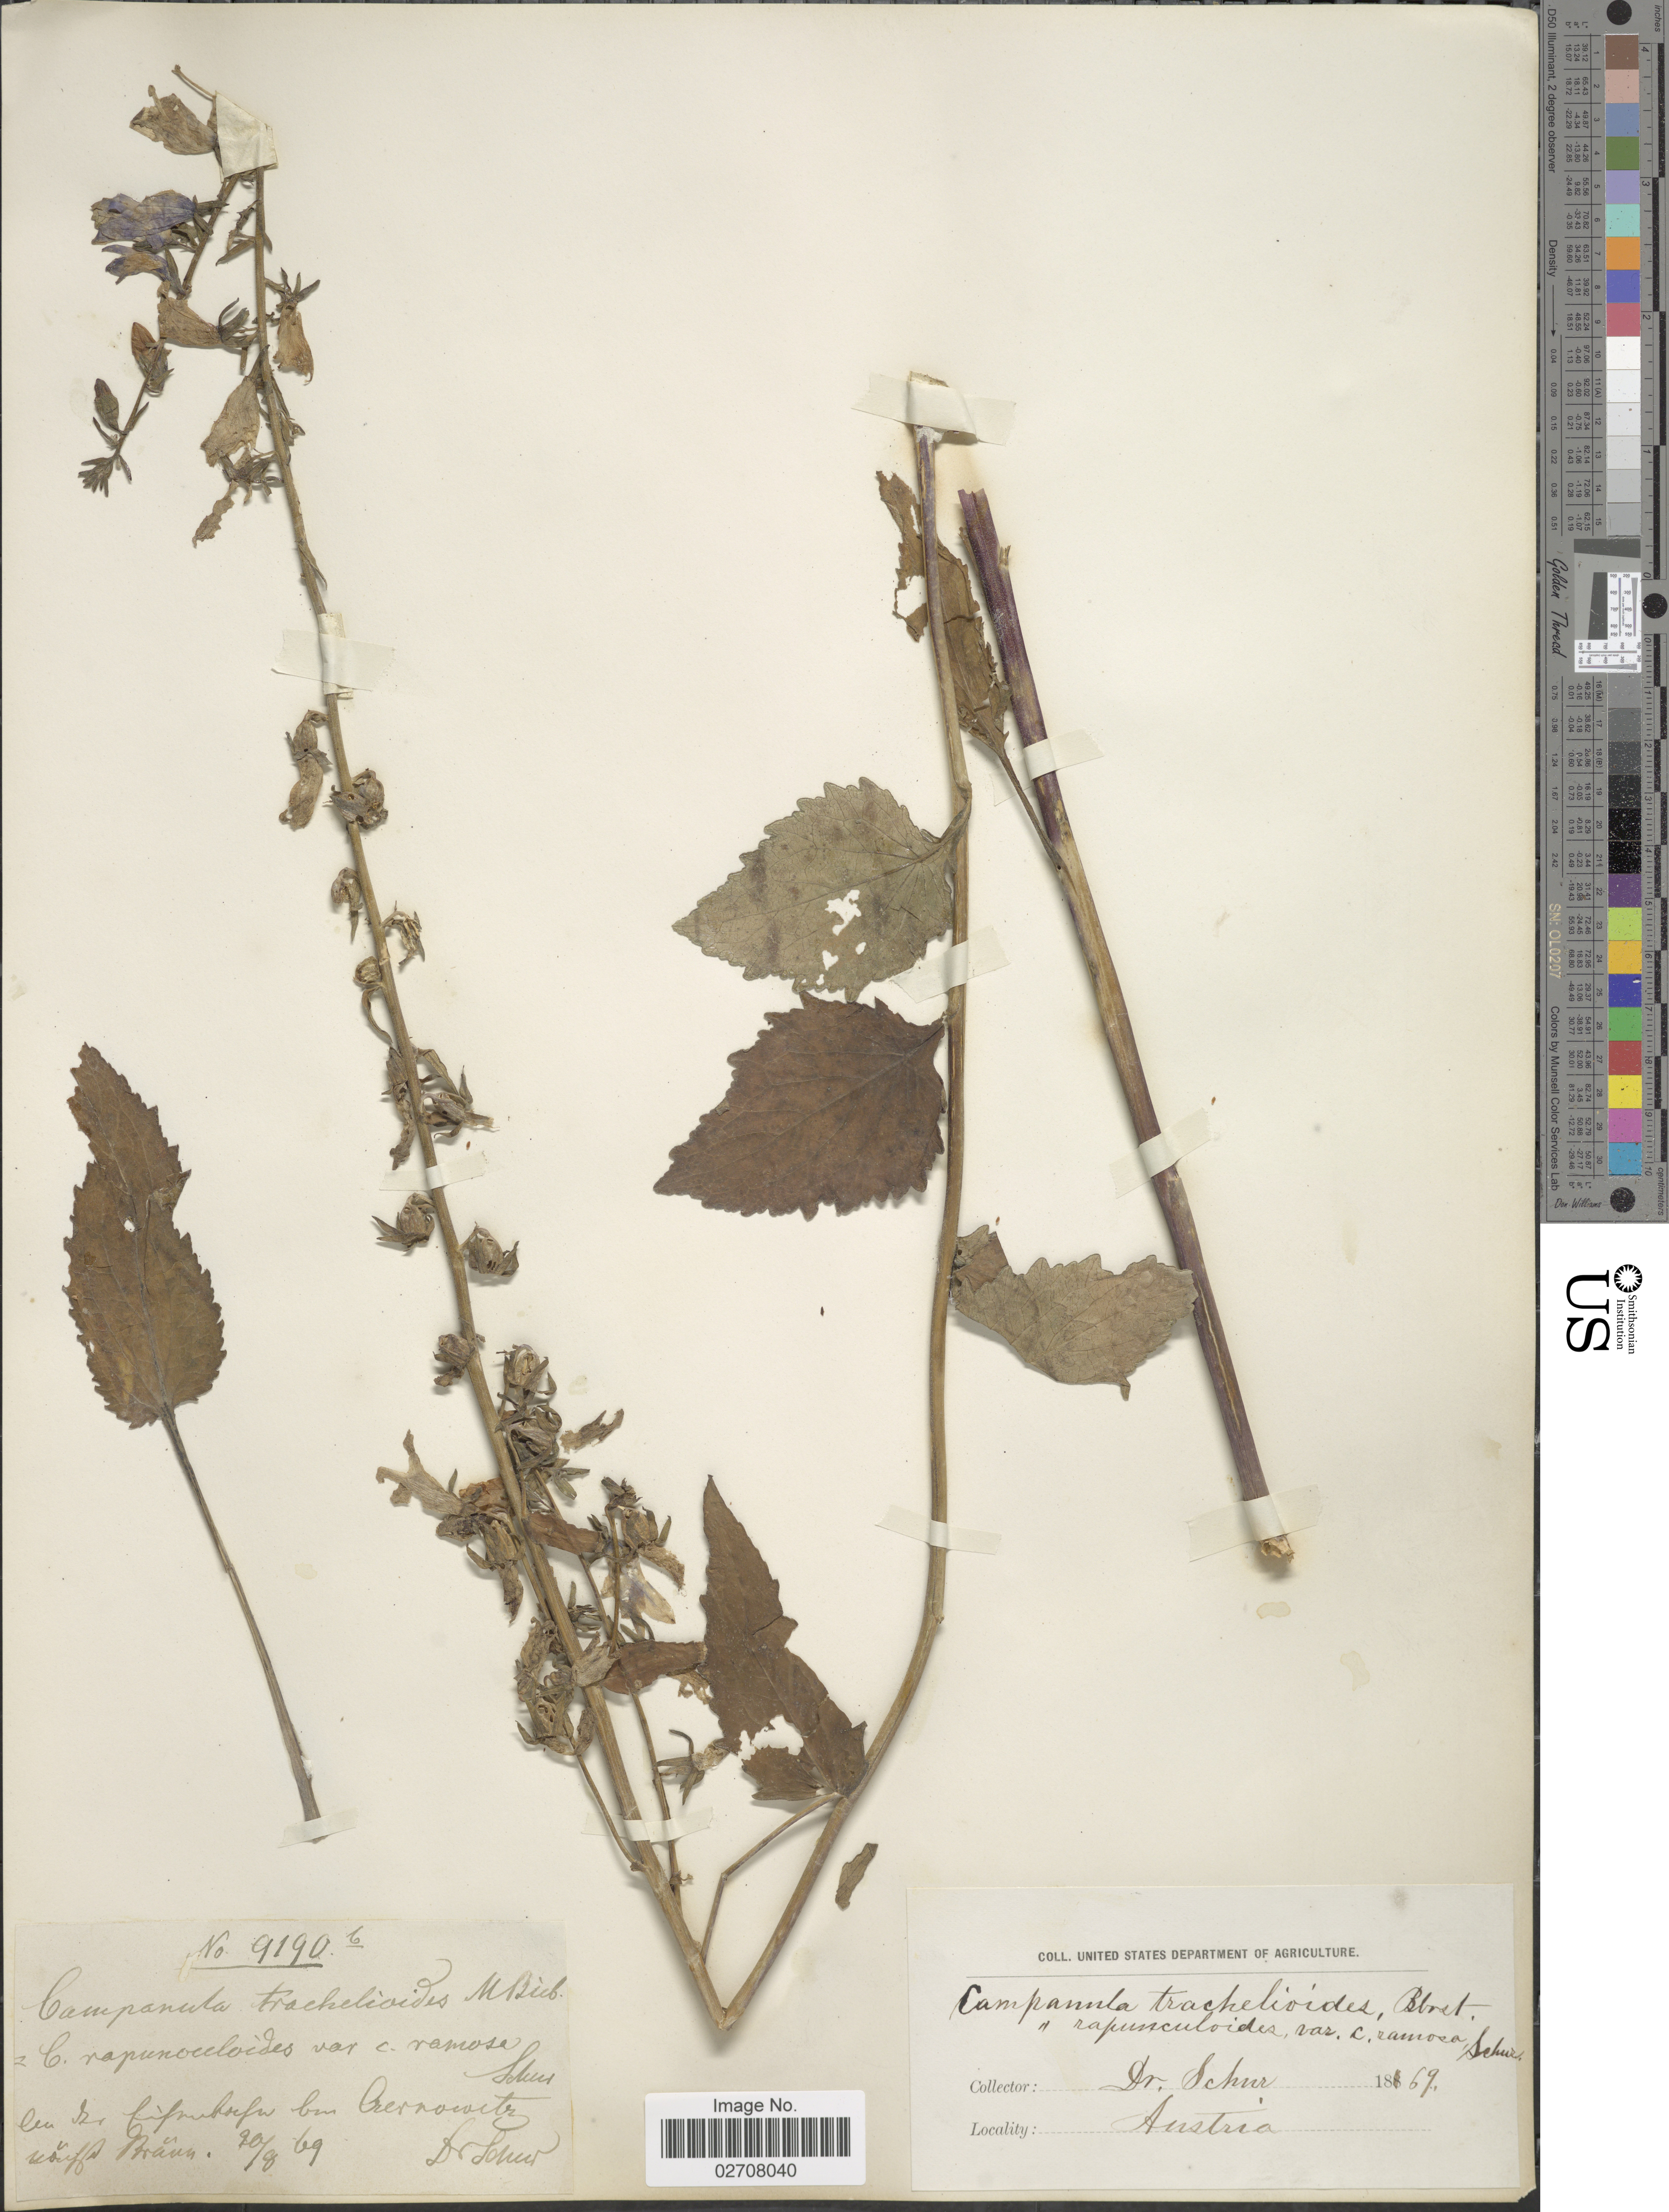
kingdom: Plantae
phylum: Tracheophyta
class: Magnoliopsida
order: Asterales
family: Campanulaceae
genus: Campanula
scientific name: Campanula trachelioides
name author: M. Bieb.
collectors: Schur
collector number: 9190b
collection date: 1869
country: Austria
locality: Cu si fifnuboca bui Cerrocoitr [interpreted]